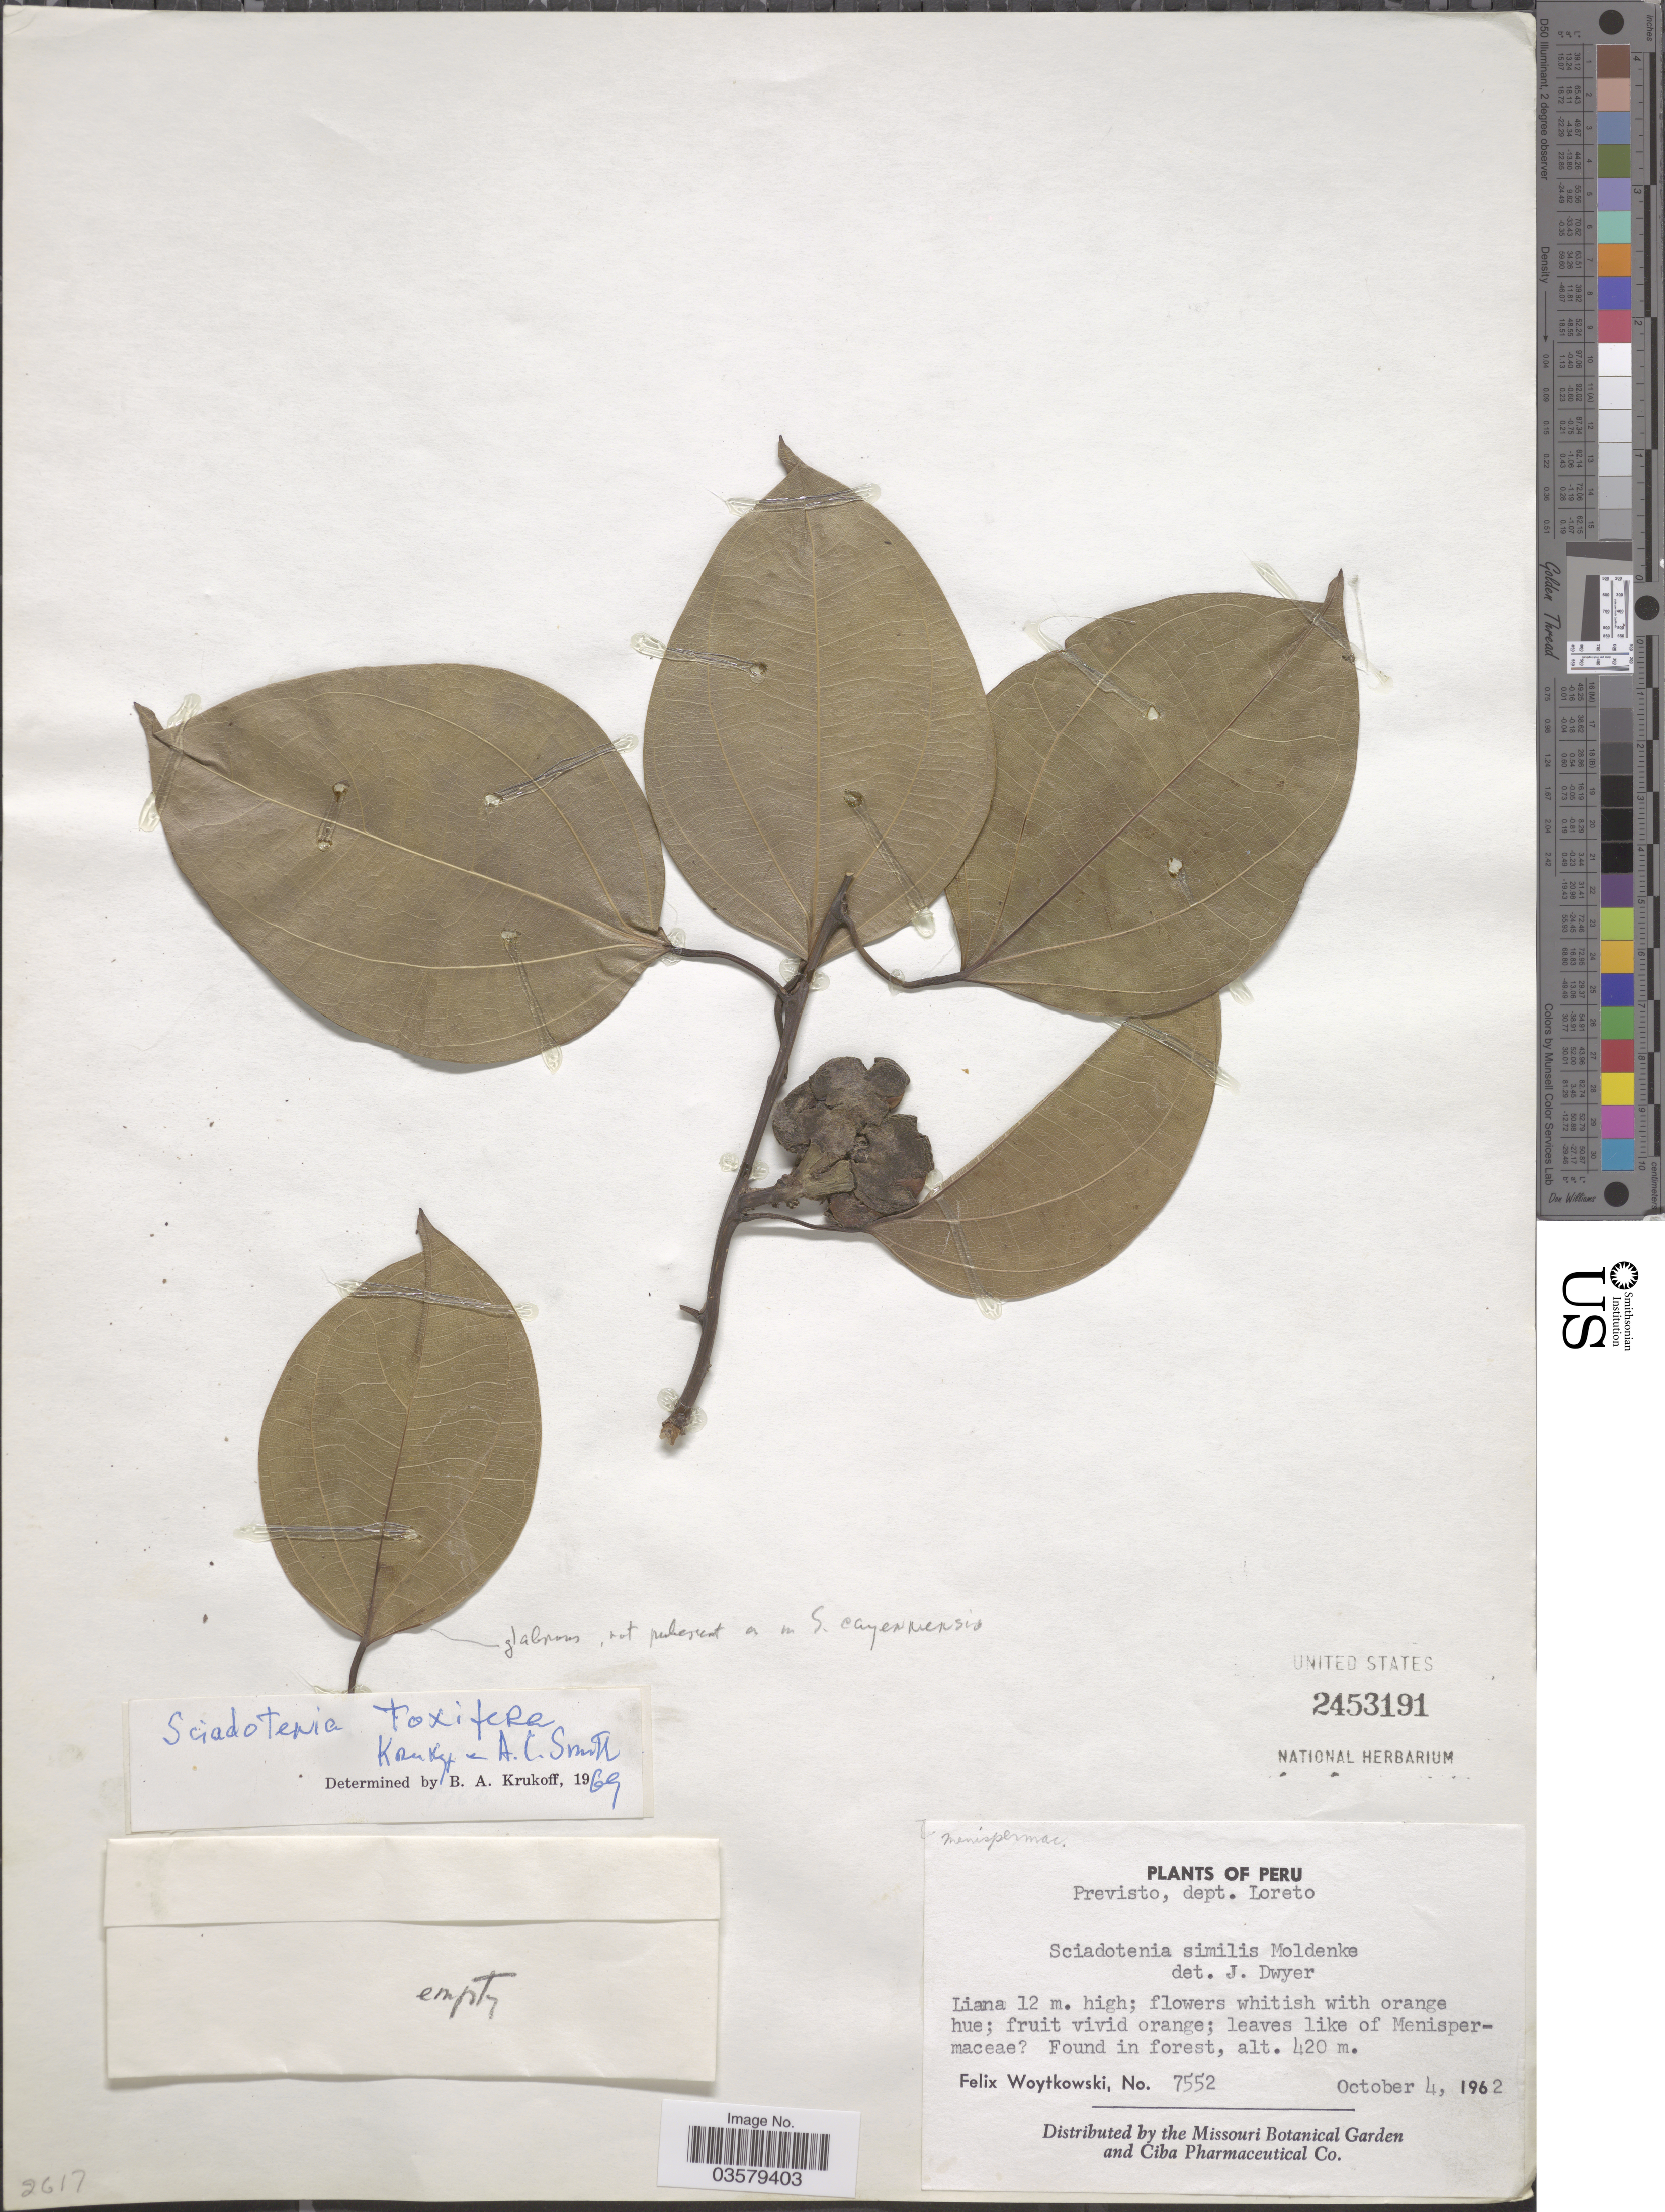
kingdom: Plantae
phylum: Tracheophyta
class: Magnoliopsida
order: Ranunculales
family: Menispermaceae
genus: Sciadotenia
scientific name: Sciadotenia toxifera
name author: Krukoff & A.C. Sm.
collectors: F. Woytkowski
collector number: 7552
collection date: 1962-10-04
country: Peru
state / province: Loreto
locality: Previsto, dept. Loreto. Forest.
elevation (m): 420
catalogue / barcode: US 2453191